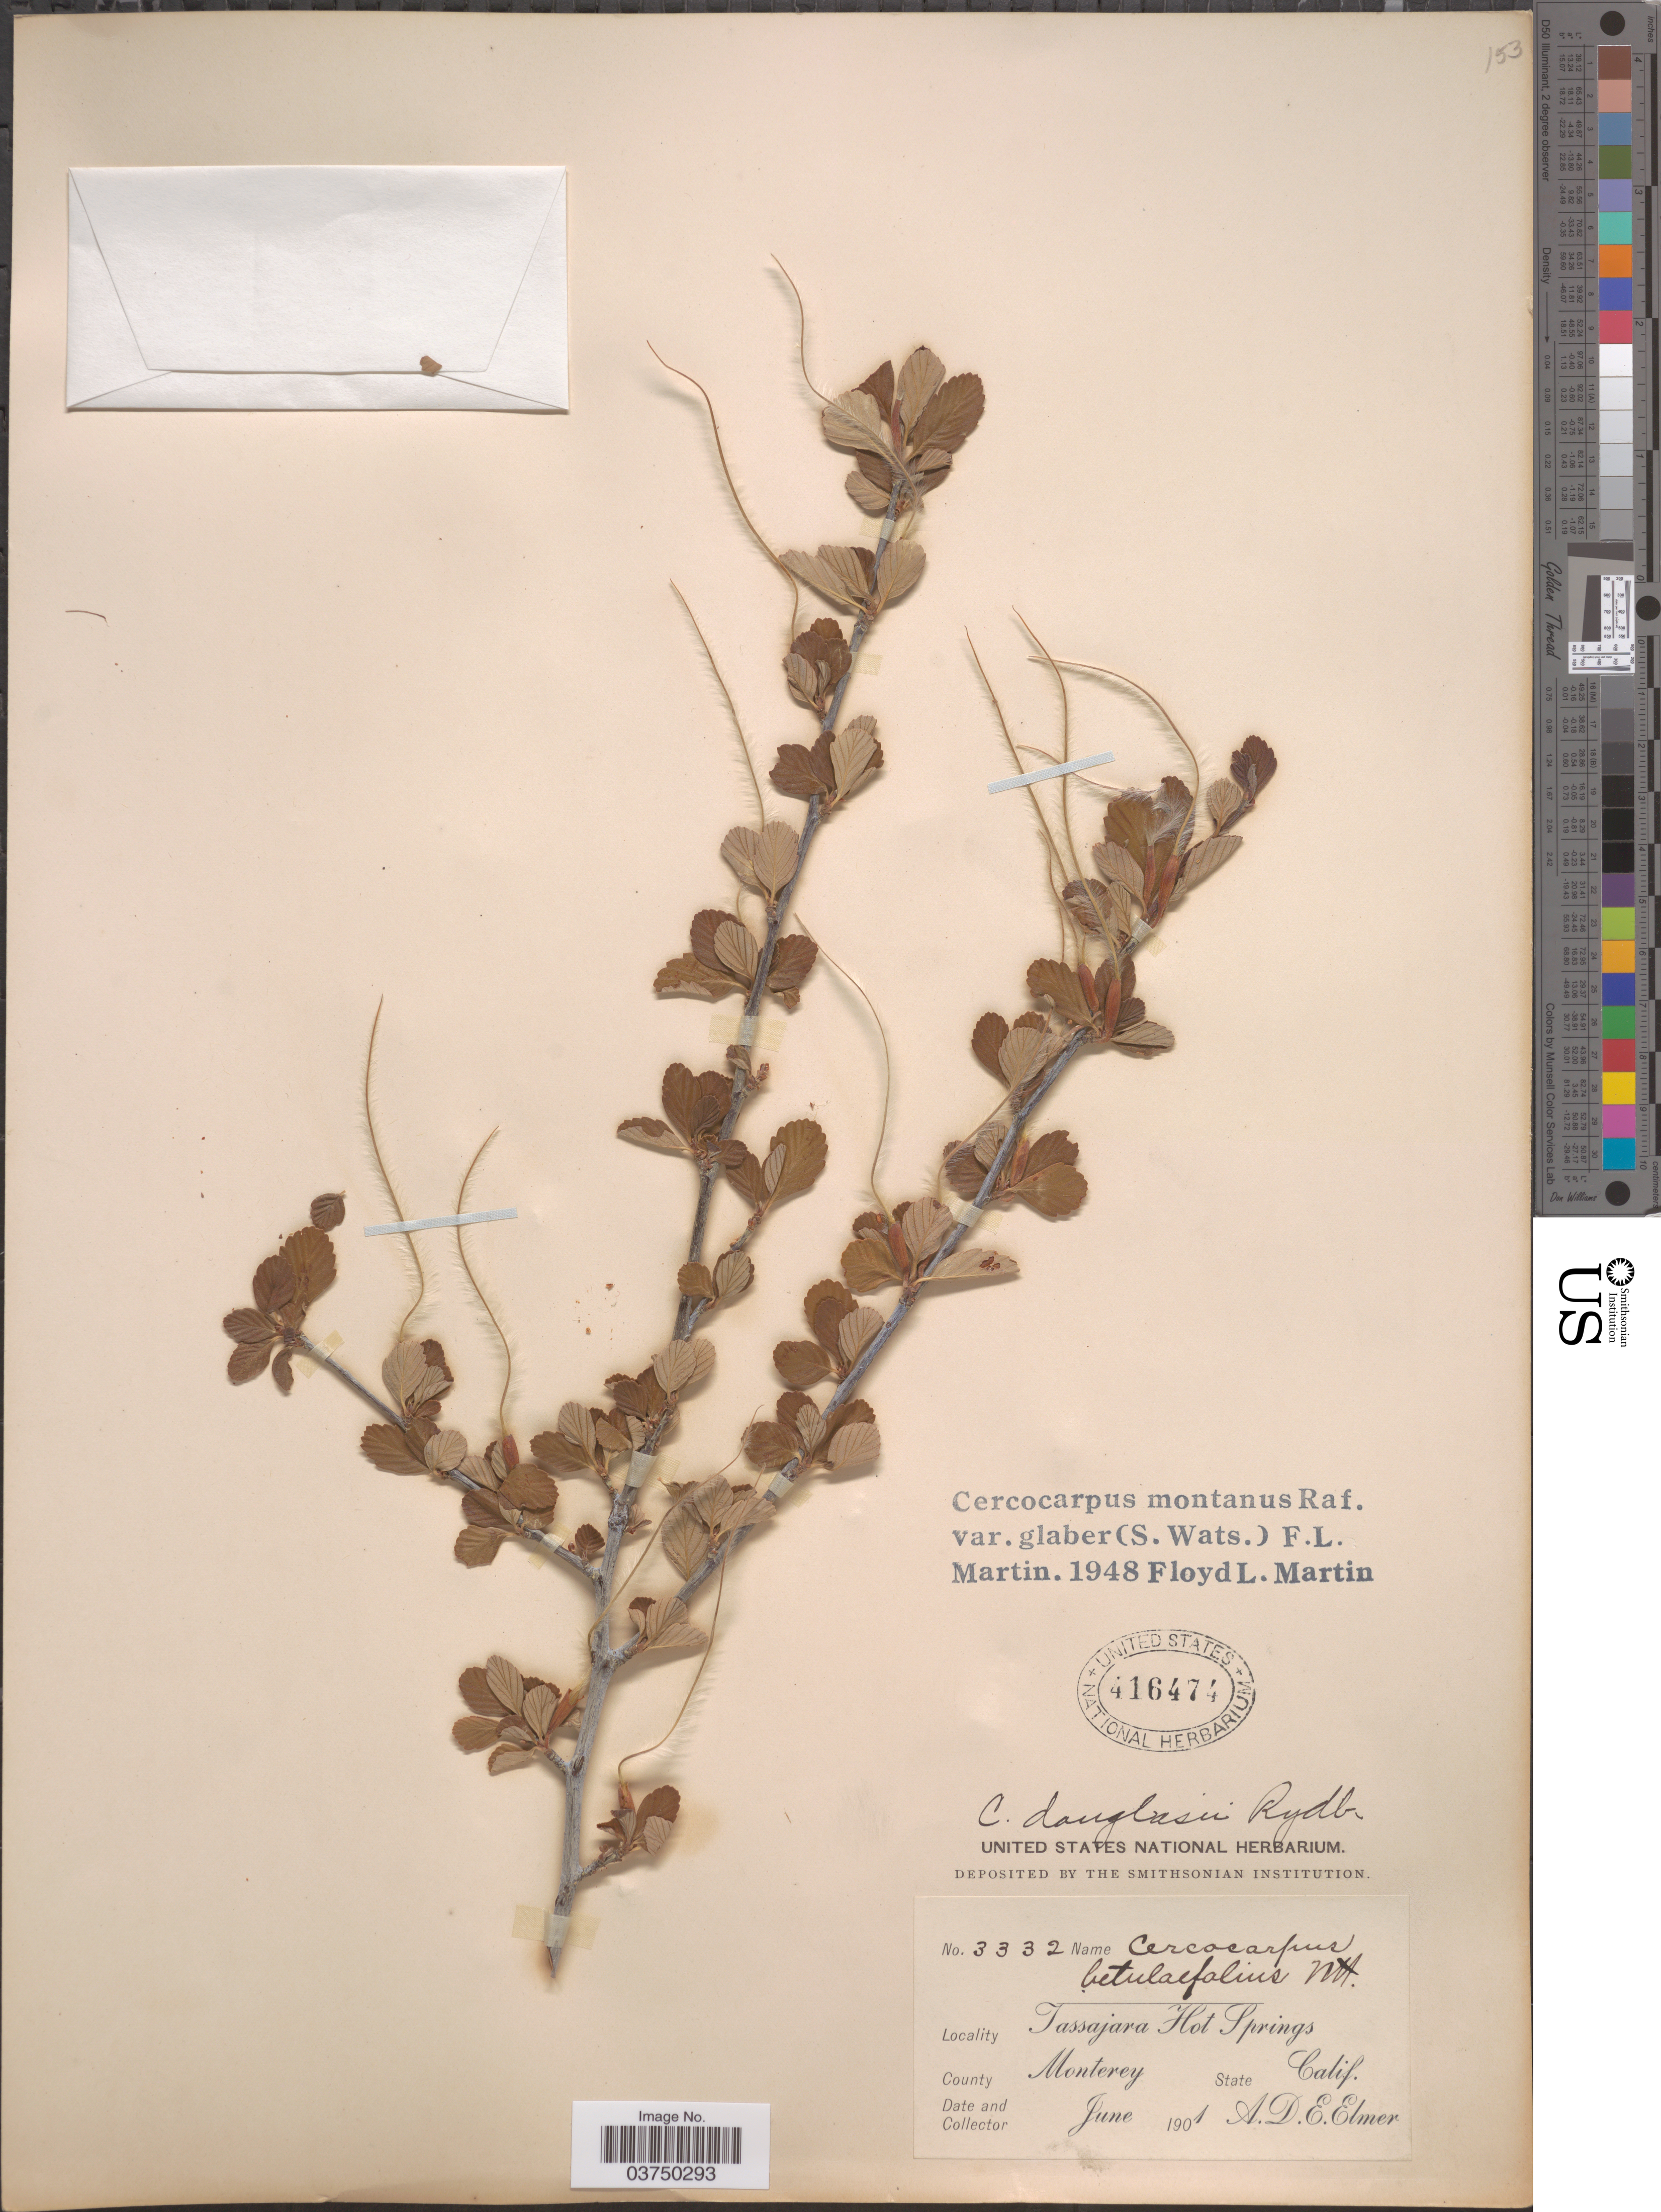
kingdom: Plantae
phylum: Tracheophyta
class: Magnoliopsida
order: Rosales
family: Rosaceae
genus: Cercocarpus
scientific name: Cercocarpus montanus var. glaber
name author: (S. Watson) F.L. Martin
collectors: A. D. E. Elmer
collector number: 3332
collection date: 1901-06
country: United States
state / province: California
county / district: Monterey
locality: Tassajara Hot Springs. County Monterey.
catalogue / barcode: US 416474